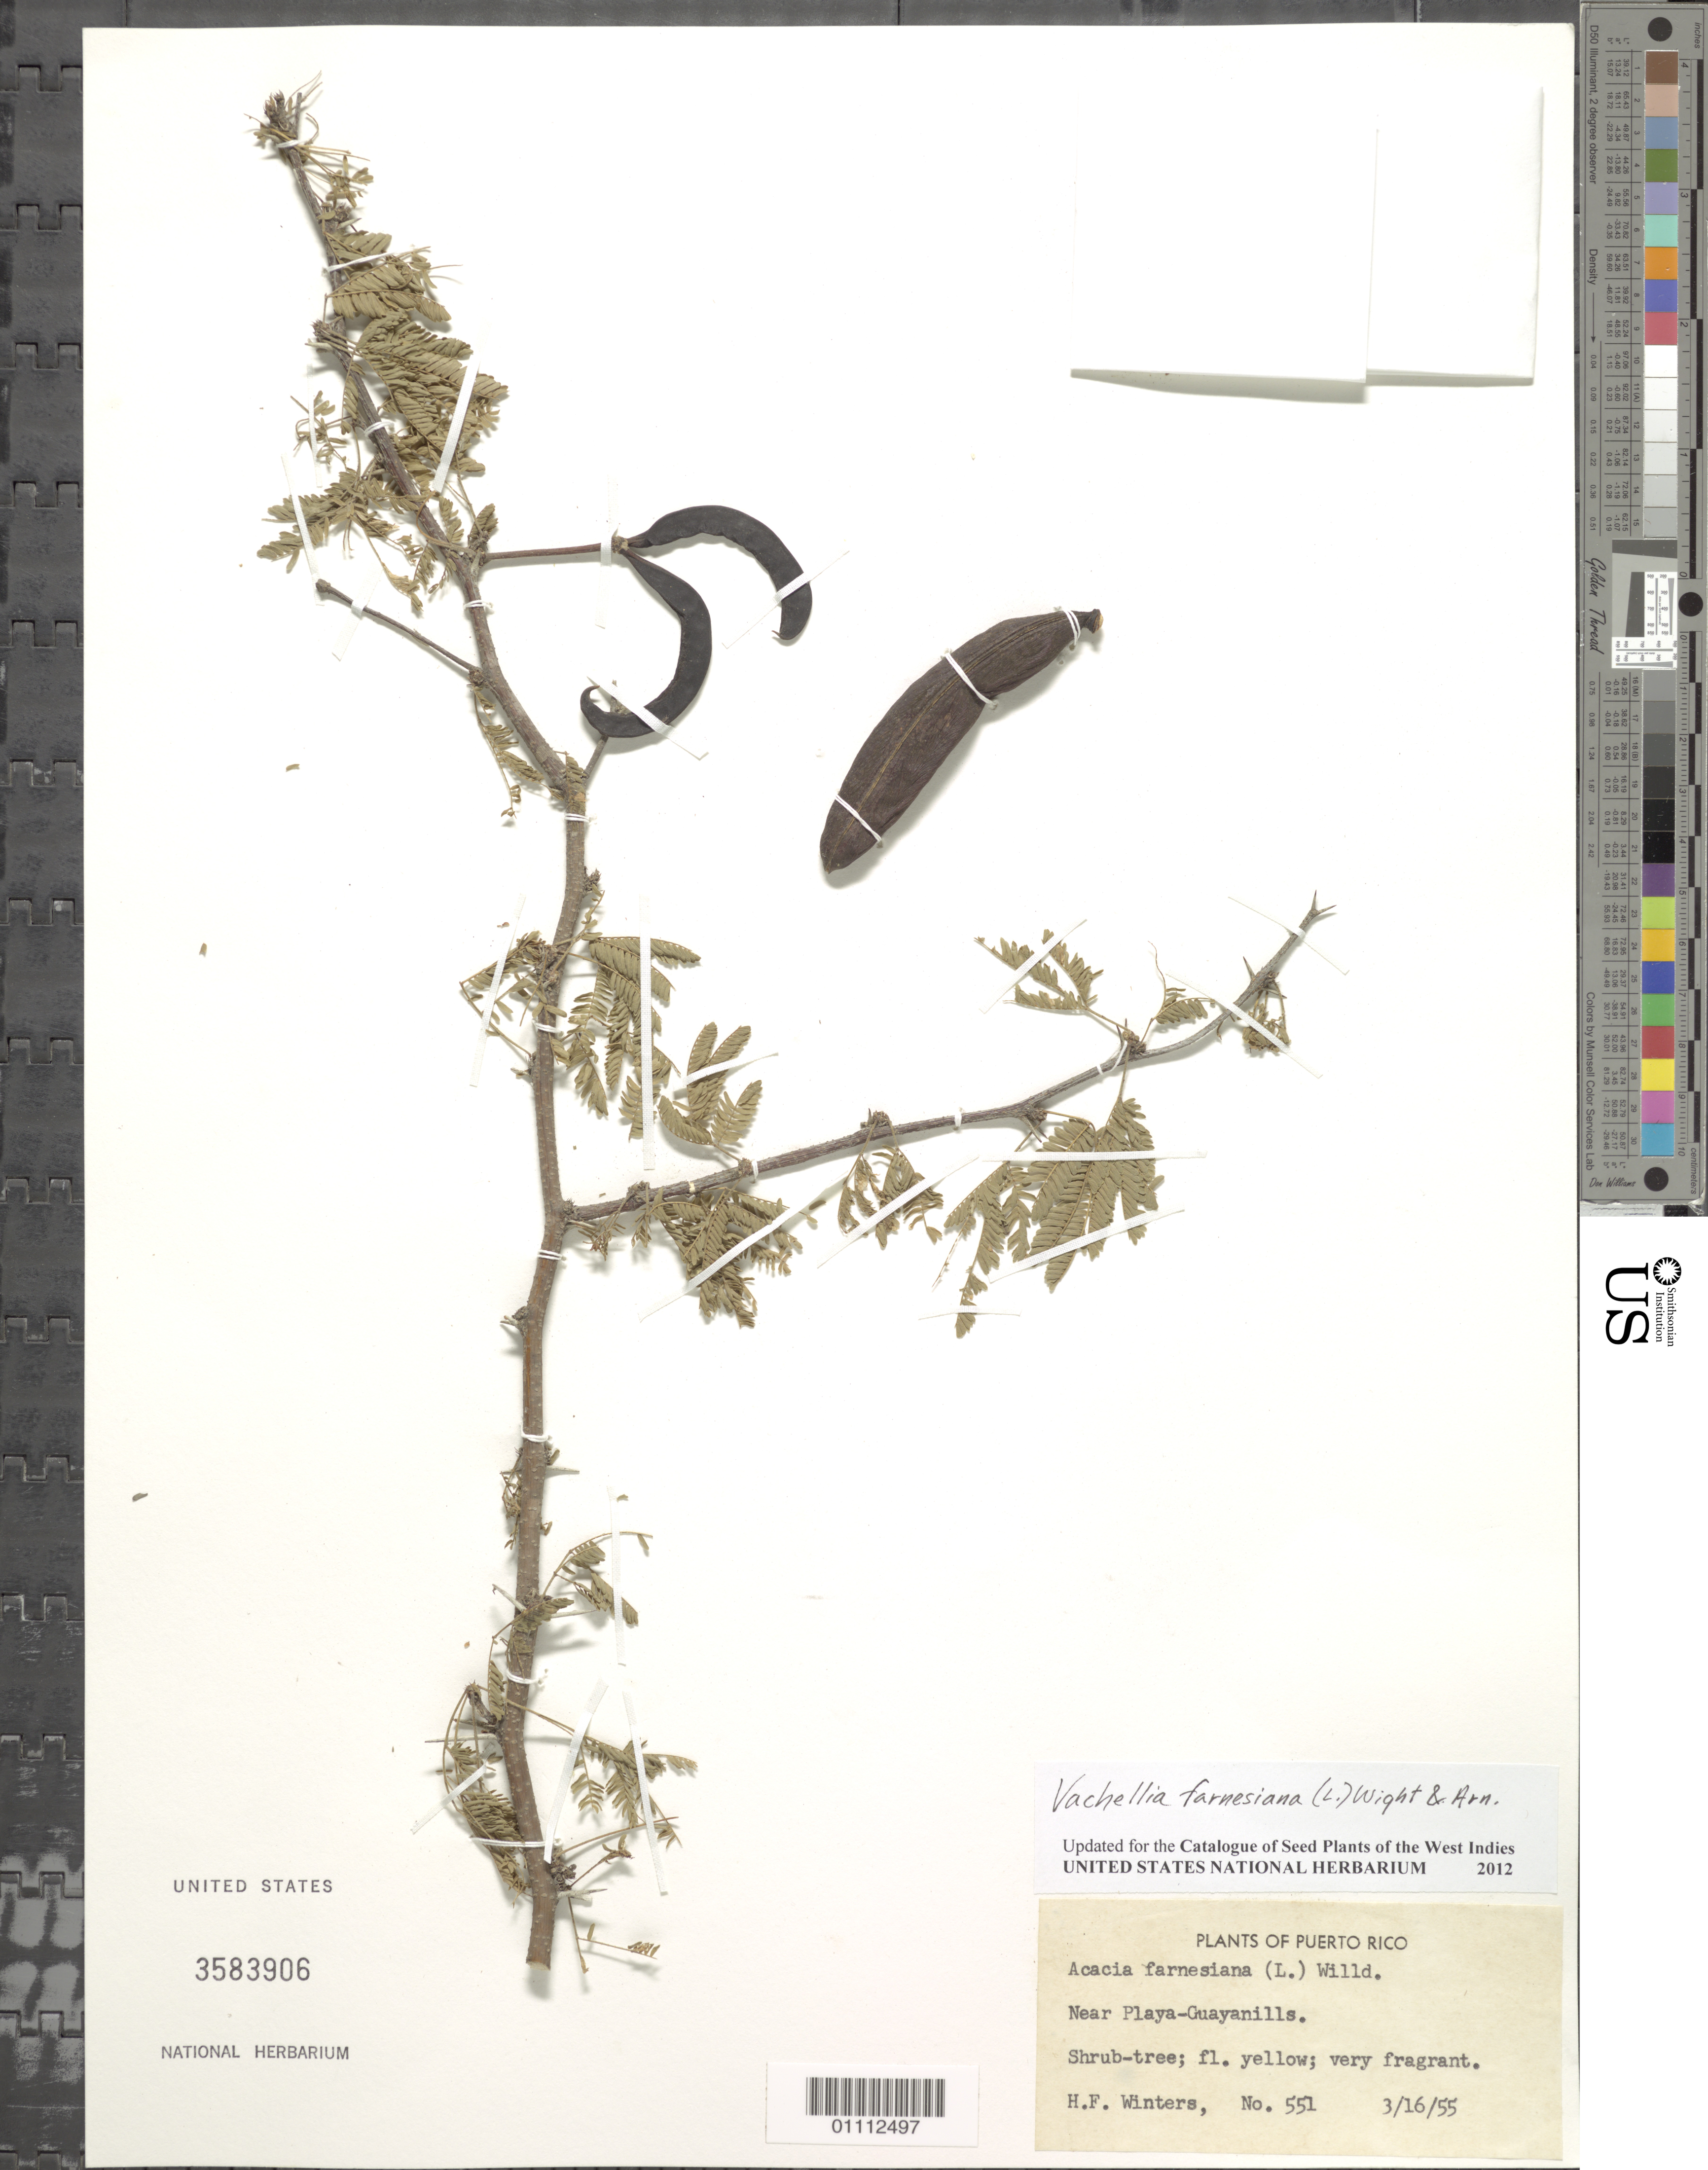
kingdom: Plantae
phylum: Tracheophyta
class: Magnoliopsida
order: Fabales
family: Fabaceae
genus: Vachellia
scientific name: Vachellia farnesiana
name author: (L.) Wight & Arn.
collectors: H. Winters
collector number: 551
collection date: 1955-03-16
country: Puerto Rico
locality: Playa of Guayanilla, near.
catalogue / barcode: US 3583906